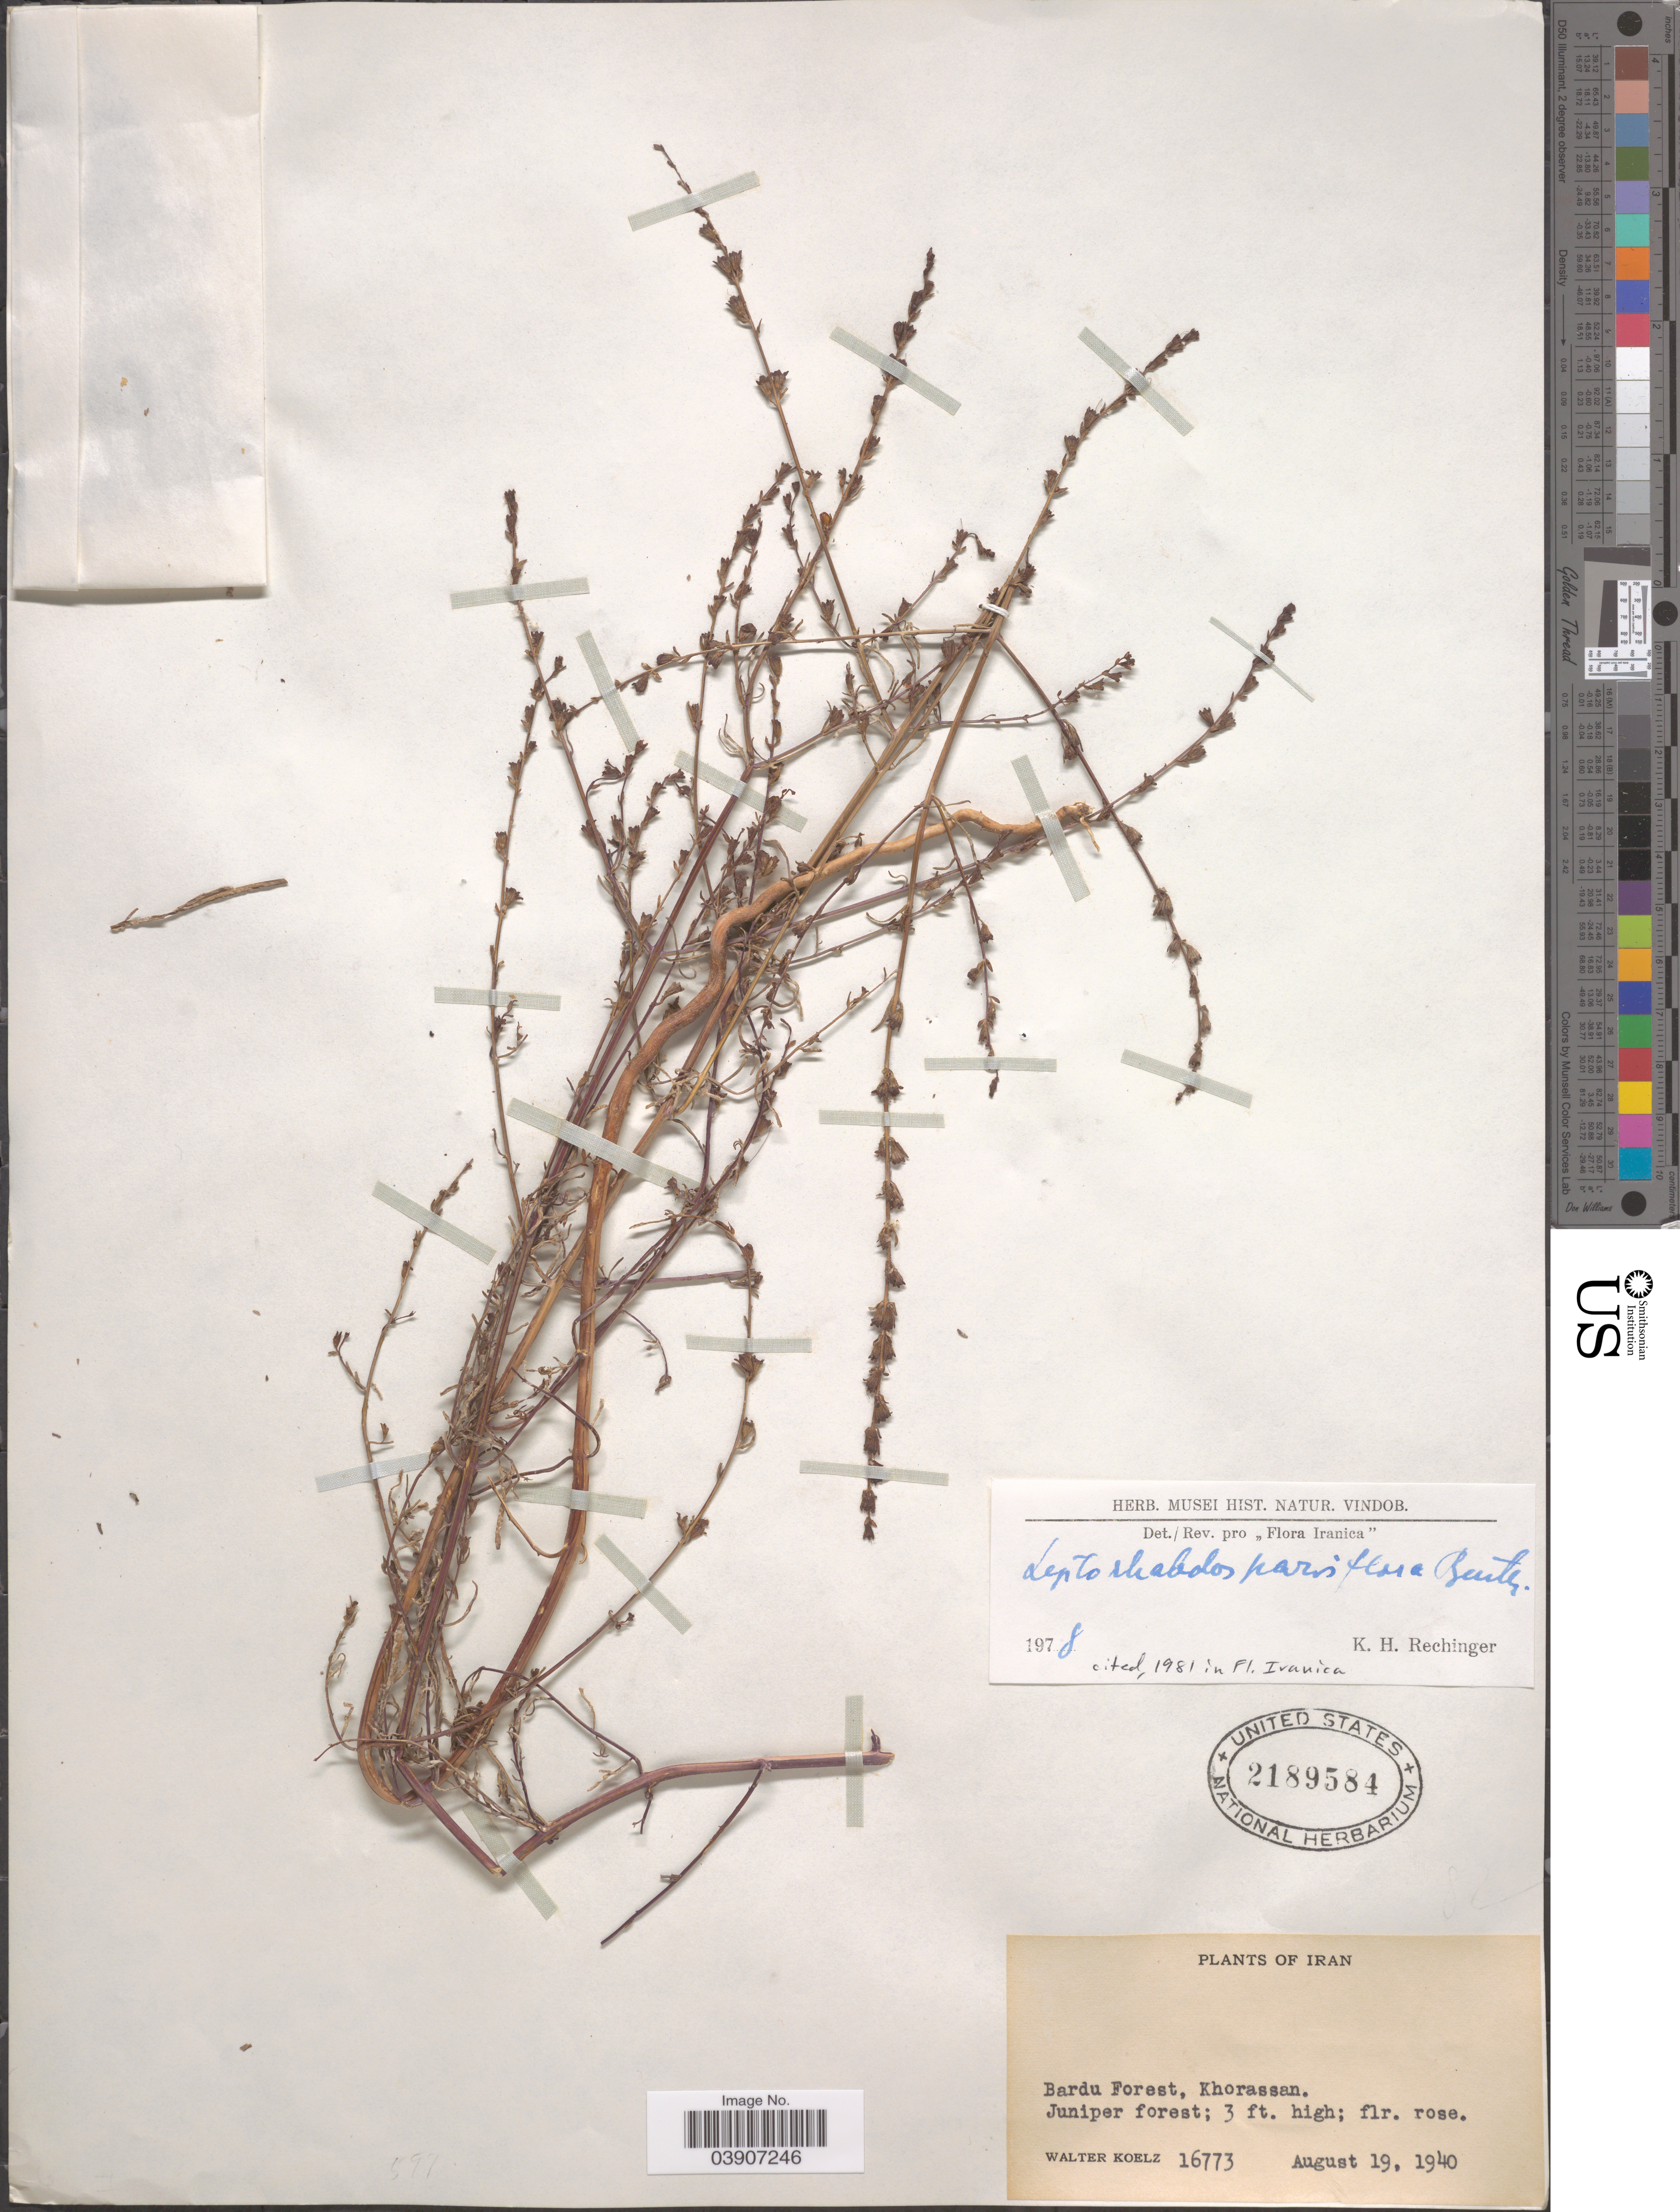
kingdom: Plantae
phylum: Tracheophyta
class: Magnoliopsida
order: Lamiales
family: Orobanchaceae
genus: Leptorhabdos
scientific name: Leptorhabdos parviflora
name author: (Benth.) Benth.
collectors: W. N. Koelz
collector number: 16773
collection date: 1940-08-19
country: Iran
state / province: Khorasan [obsolete]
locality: Bardu Forest, Khorassan.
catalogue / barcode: US 2189584